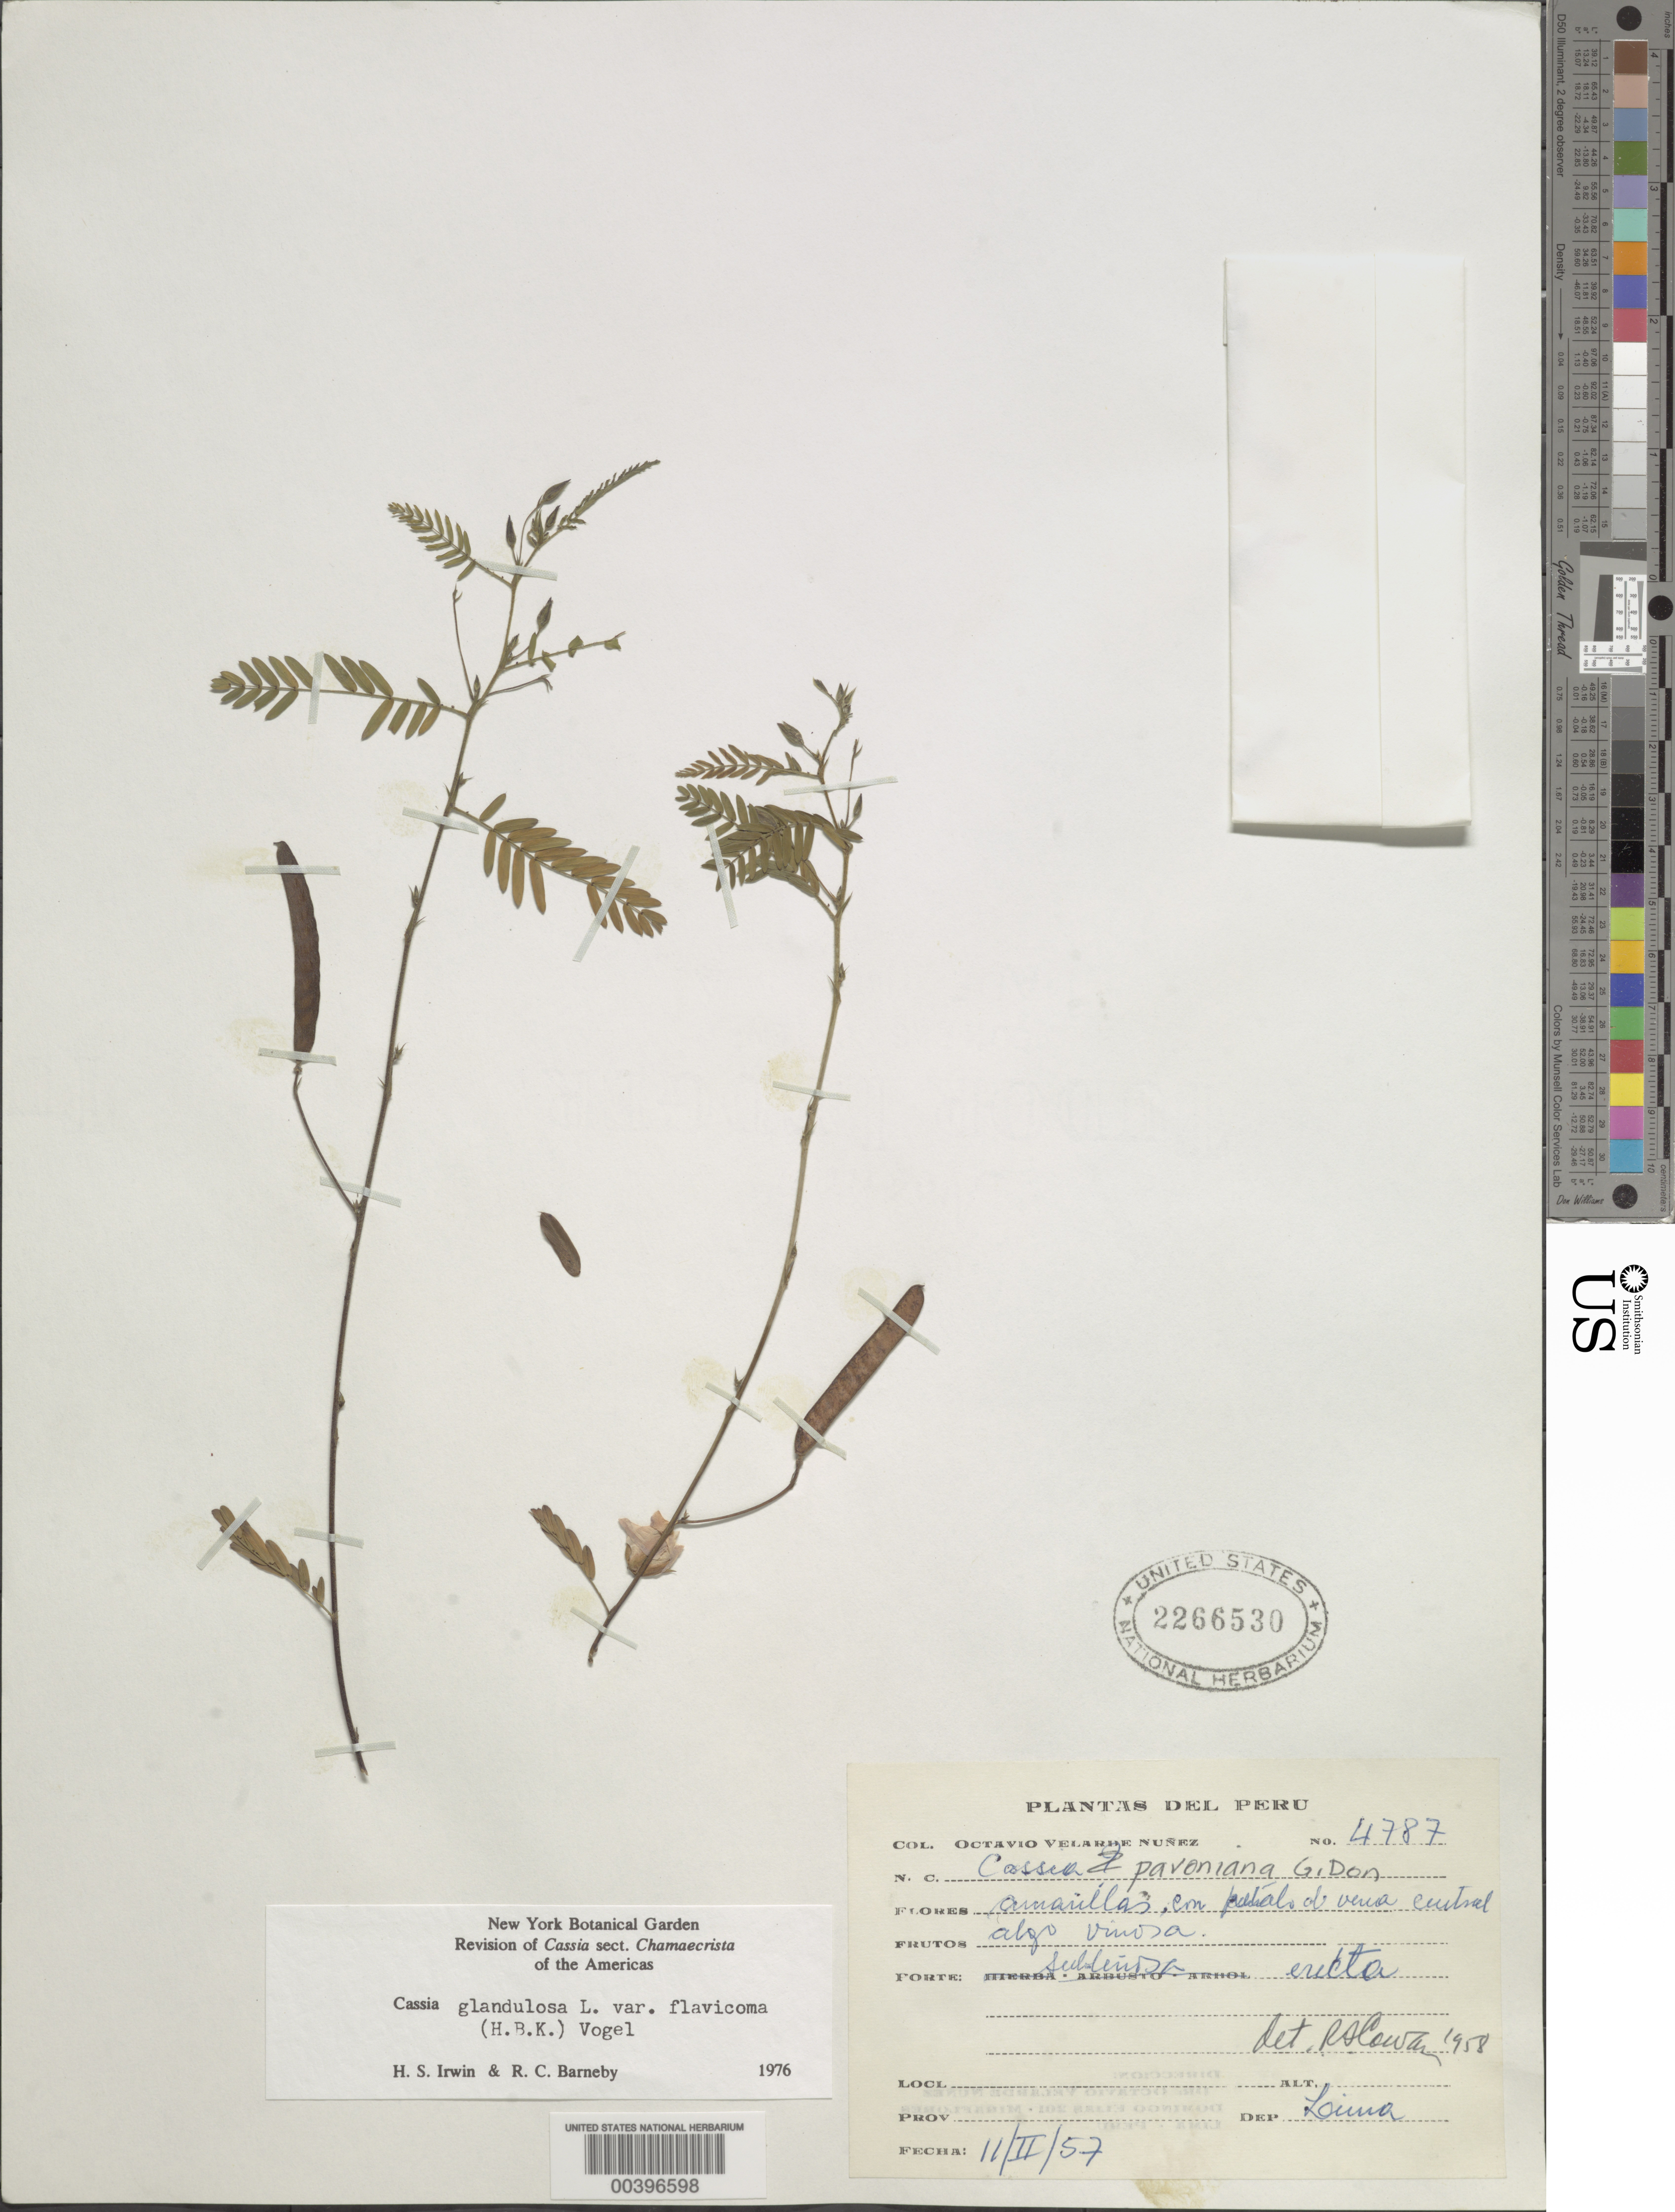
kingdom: Plantae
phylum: Tracheophyta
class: Magnoliopsida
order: Fabales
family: Fabaceae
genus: Chamaecrista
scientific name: Chamaecrista glandulosa var. flavicoma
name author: (Kunth) H.S. Irwin & Barneby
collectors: O. Nuñez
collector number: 4787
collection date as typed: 11 Feb 1957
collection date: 1957-02-11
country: Peru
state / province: Lima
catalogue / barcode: US 2266530